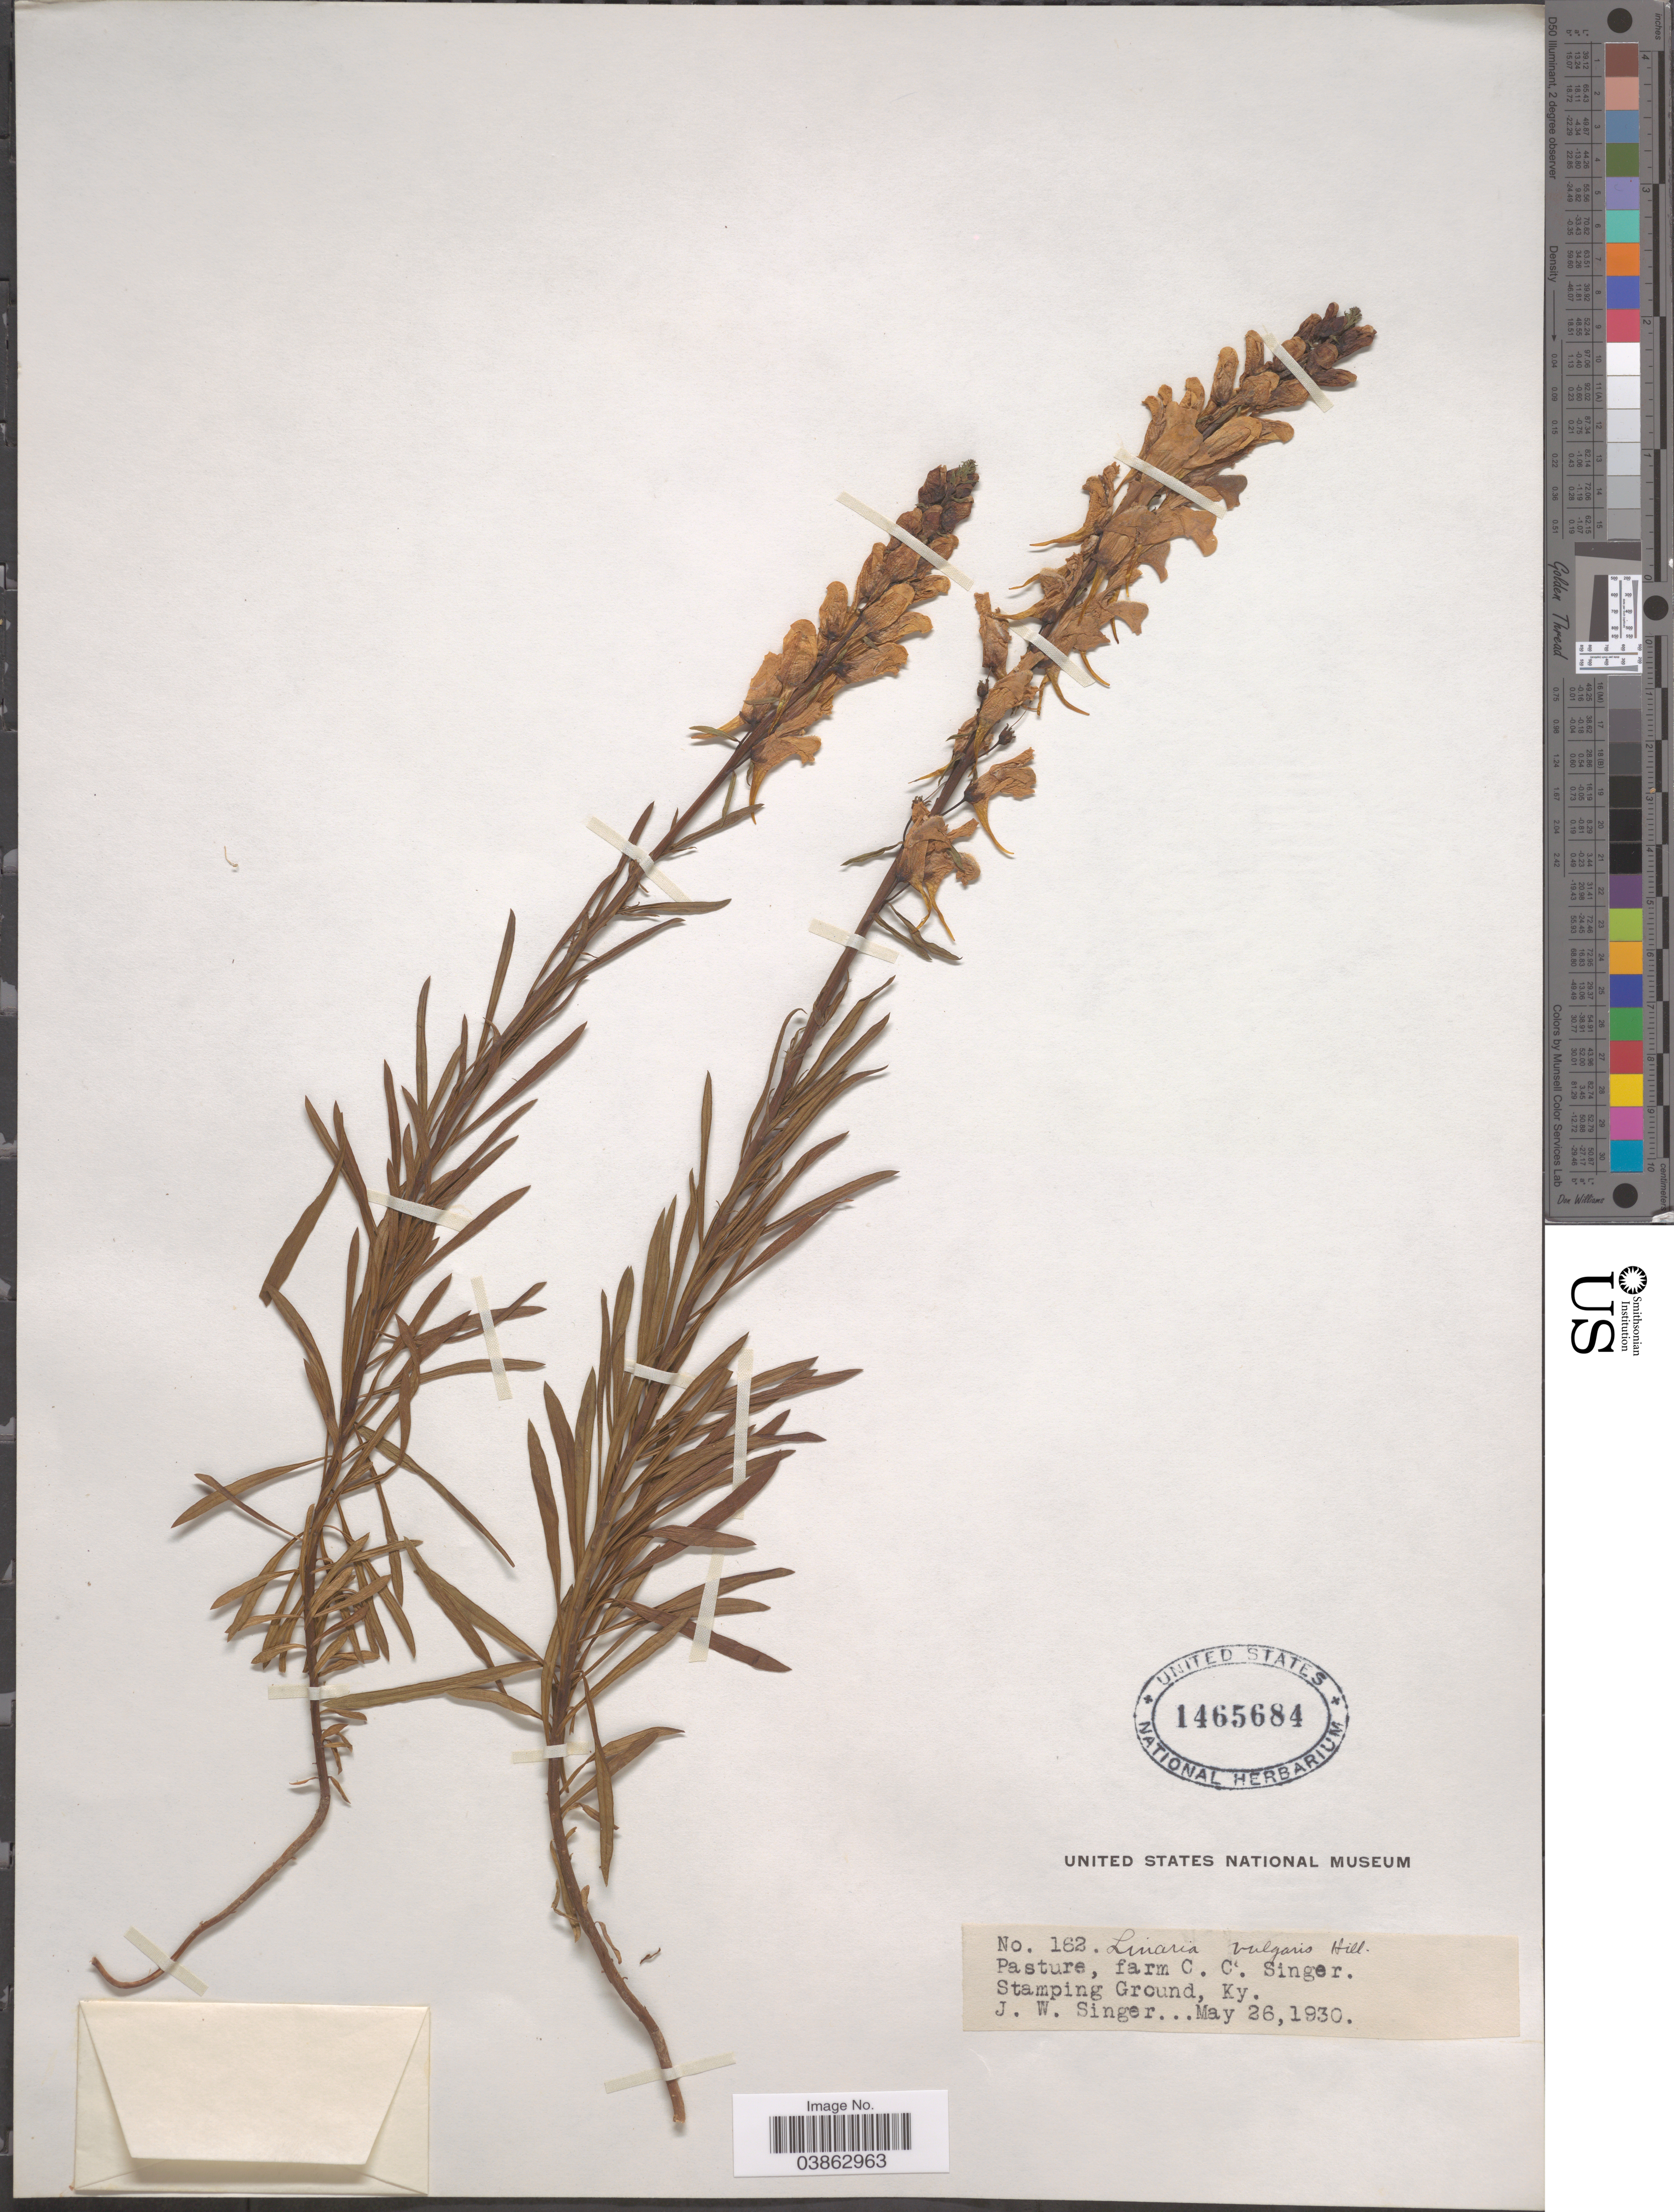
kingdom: Plantae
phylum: Tracheophyta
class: Magnoliopsida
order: Lamiales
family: Plantaginaceae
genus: Linaria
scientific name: Linaria vulgaris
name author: Mill.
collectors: J. EW. Singer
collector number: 162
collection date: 1930-05-26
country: United States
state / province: Kentucky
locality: Pasture, farm C. C. Singer. Stamping Ground.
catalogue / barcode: US 1465684